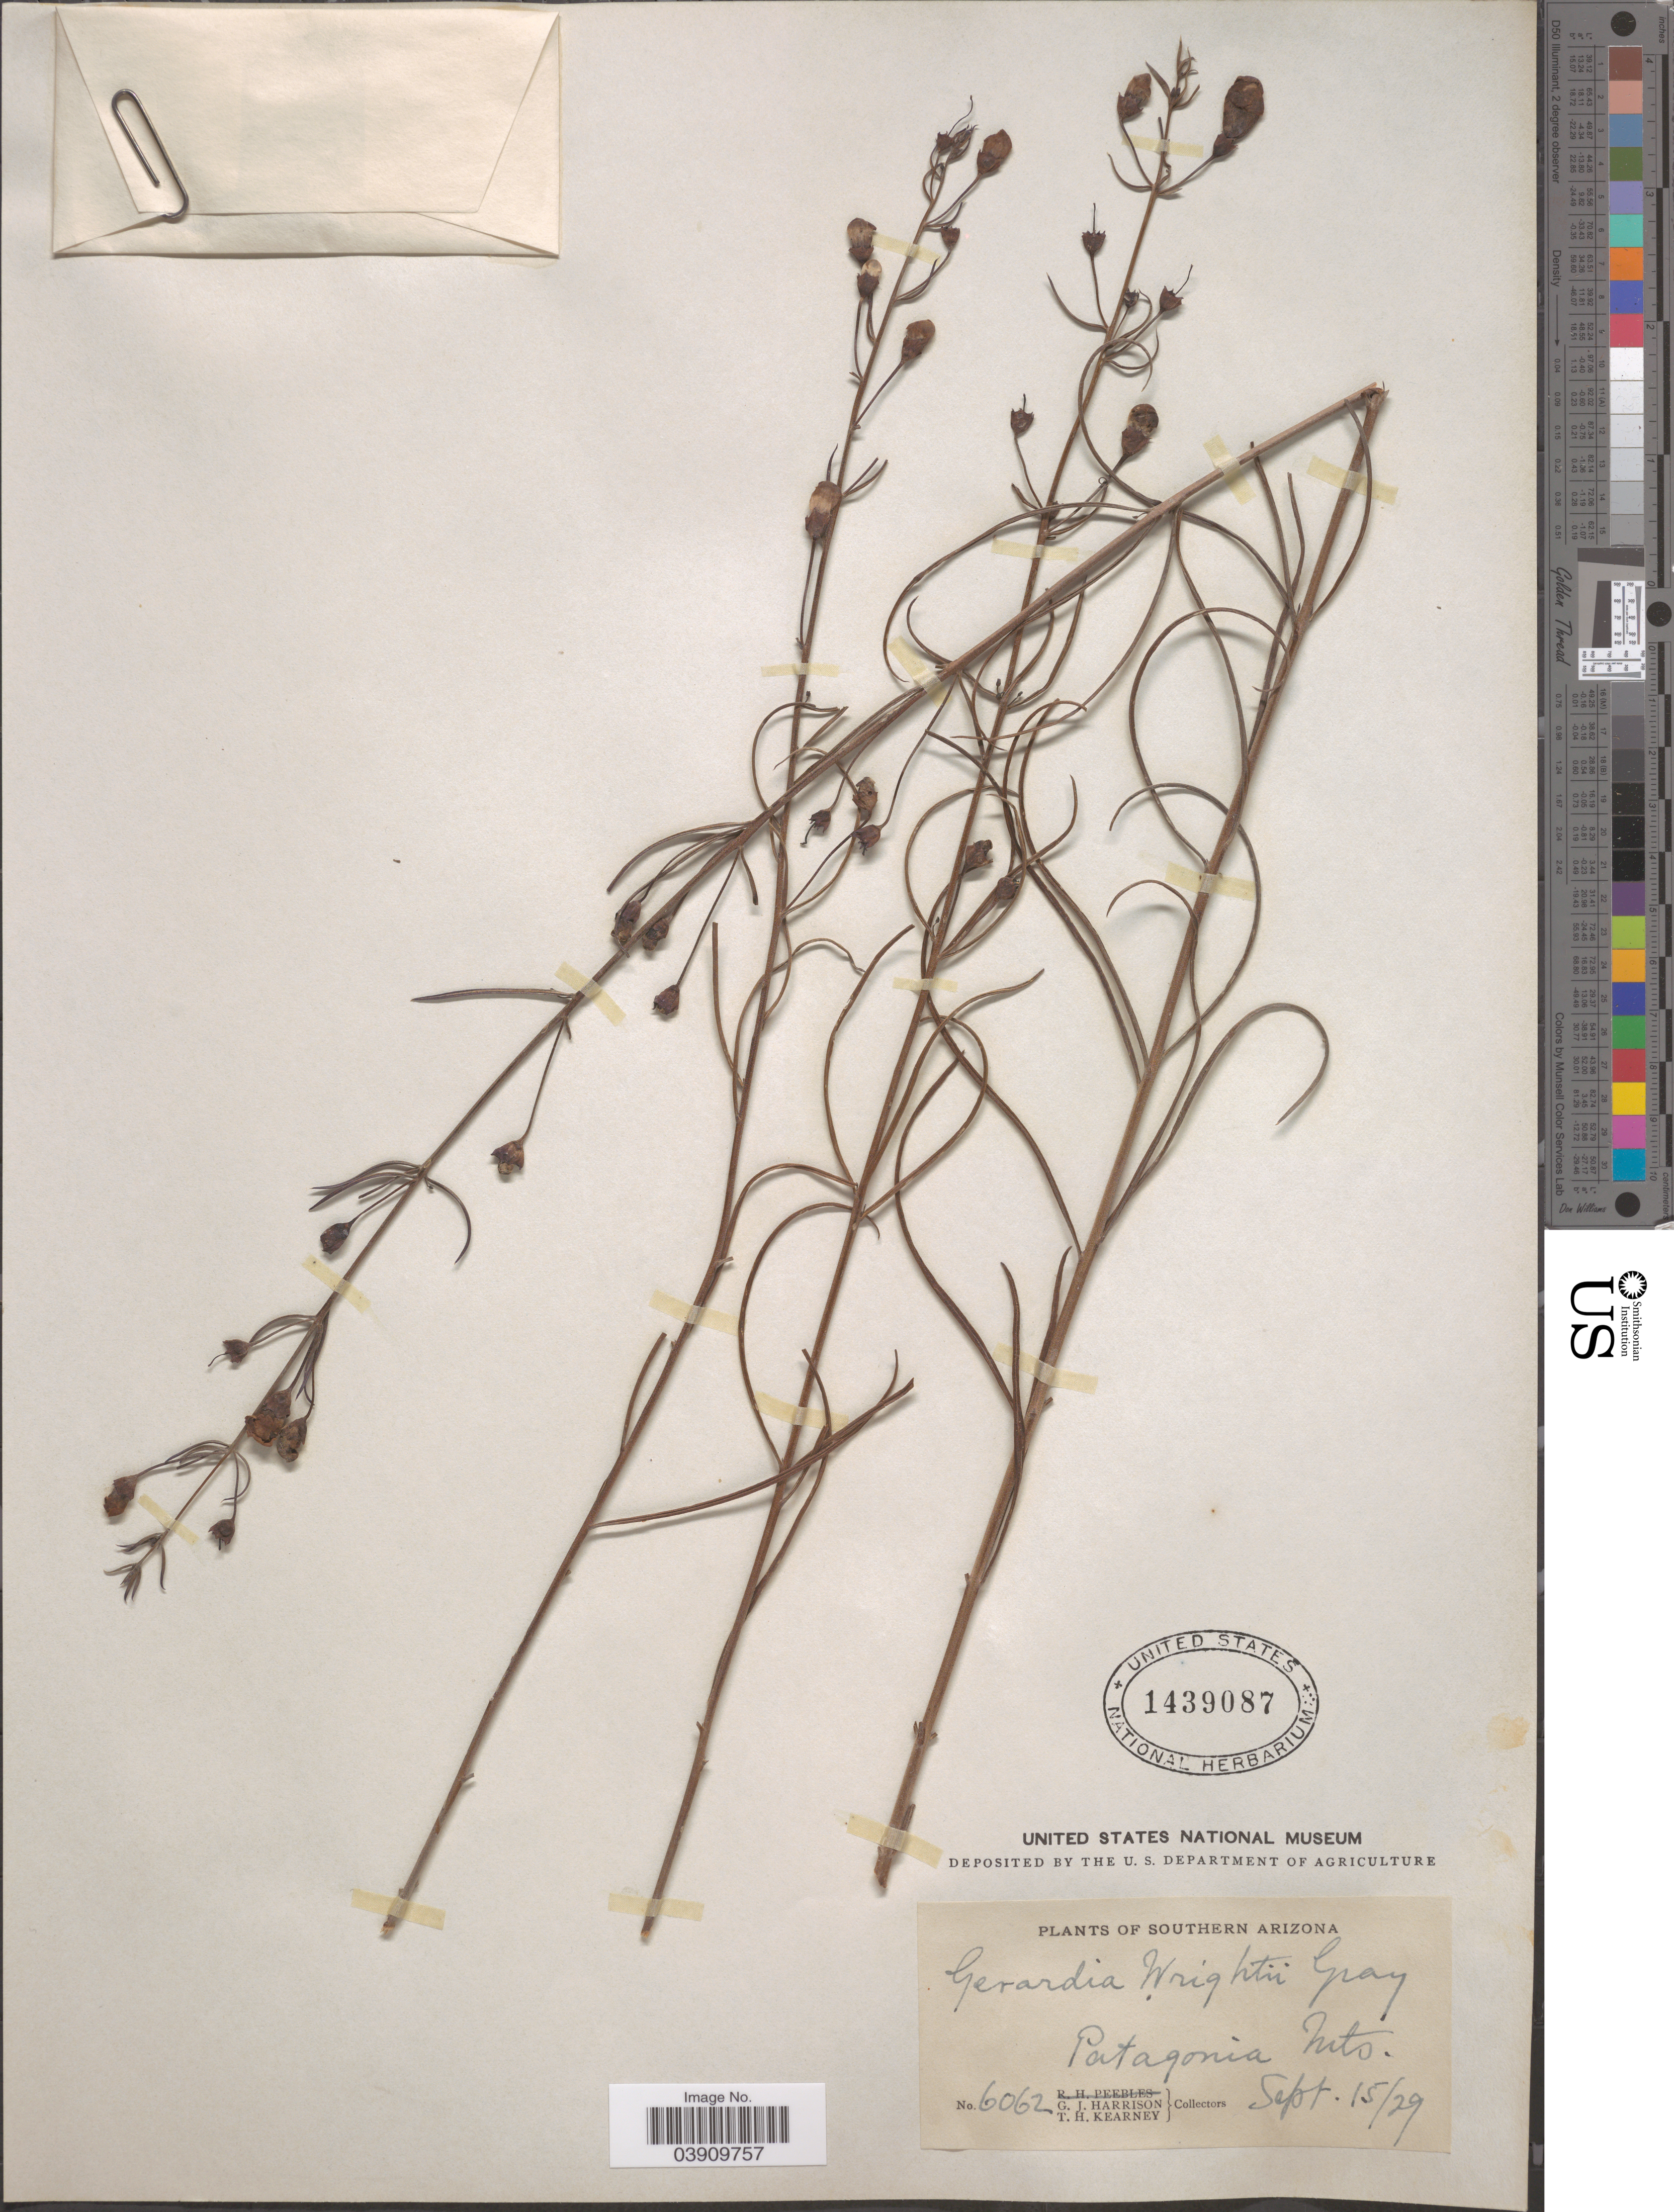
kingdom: Plantae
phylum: Tracheophyta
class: Magnoliopsida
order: Lamiales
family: Orobanchaceae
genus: Brachystigma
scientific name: Brachystigma wrightii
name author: (A. Gray) Pennell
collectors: G. J. Harrison & T. H. Kearney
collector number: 6062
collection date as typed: Transcribed d/m/y: 15/9/29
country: United States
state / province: Arizona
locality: Southern Arizona. Patagonia Mts.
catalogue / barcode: US 1439087